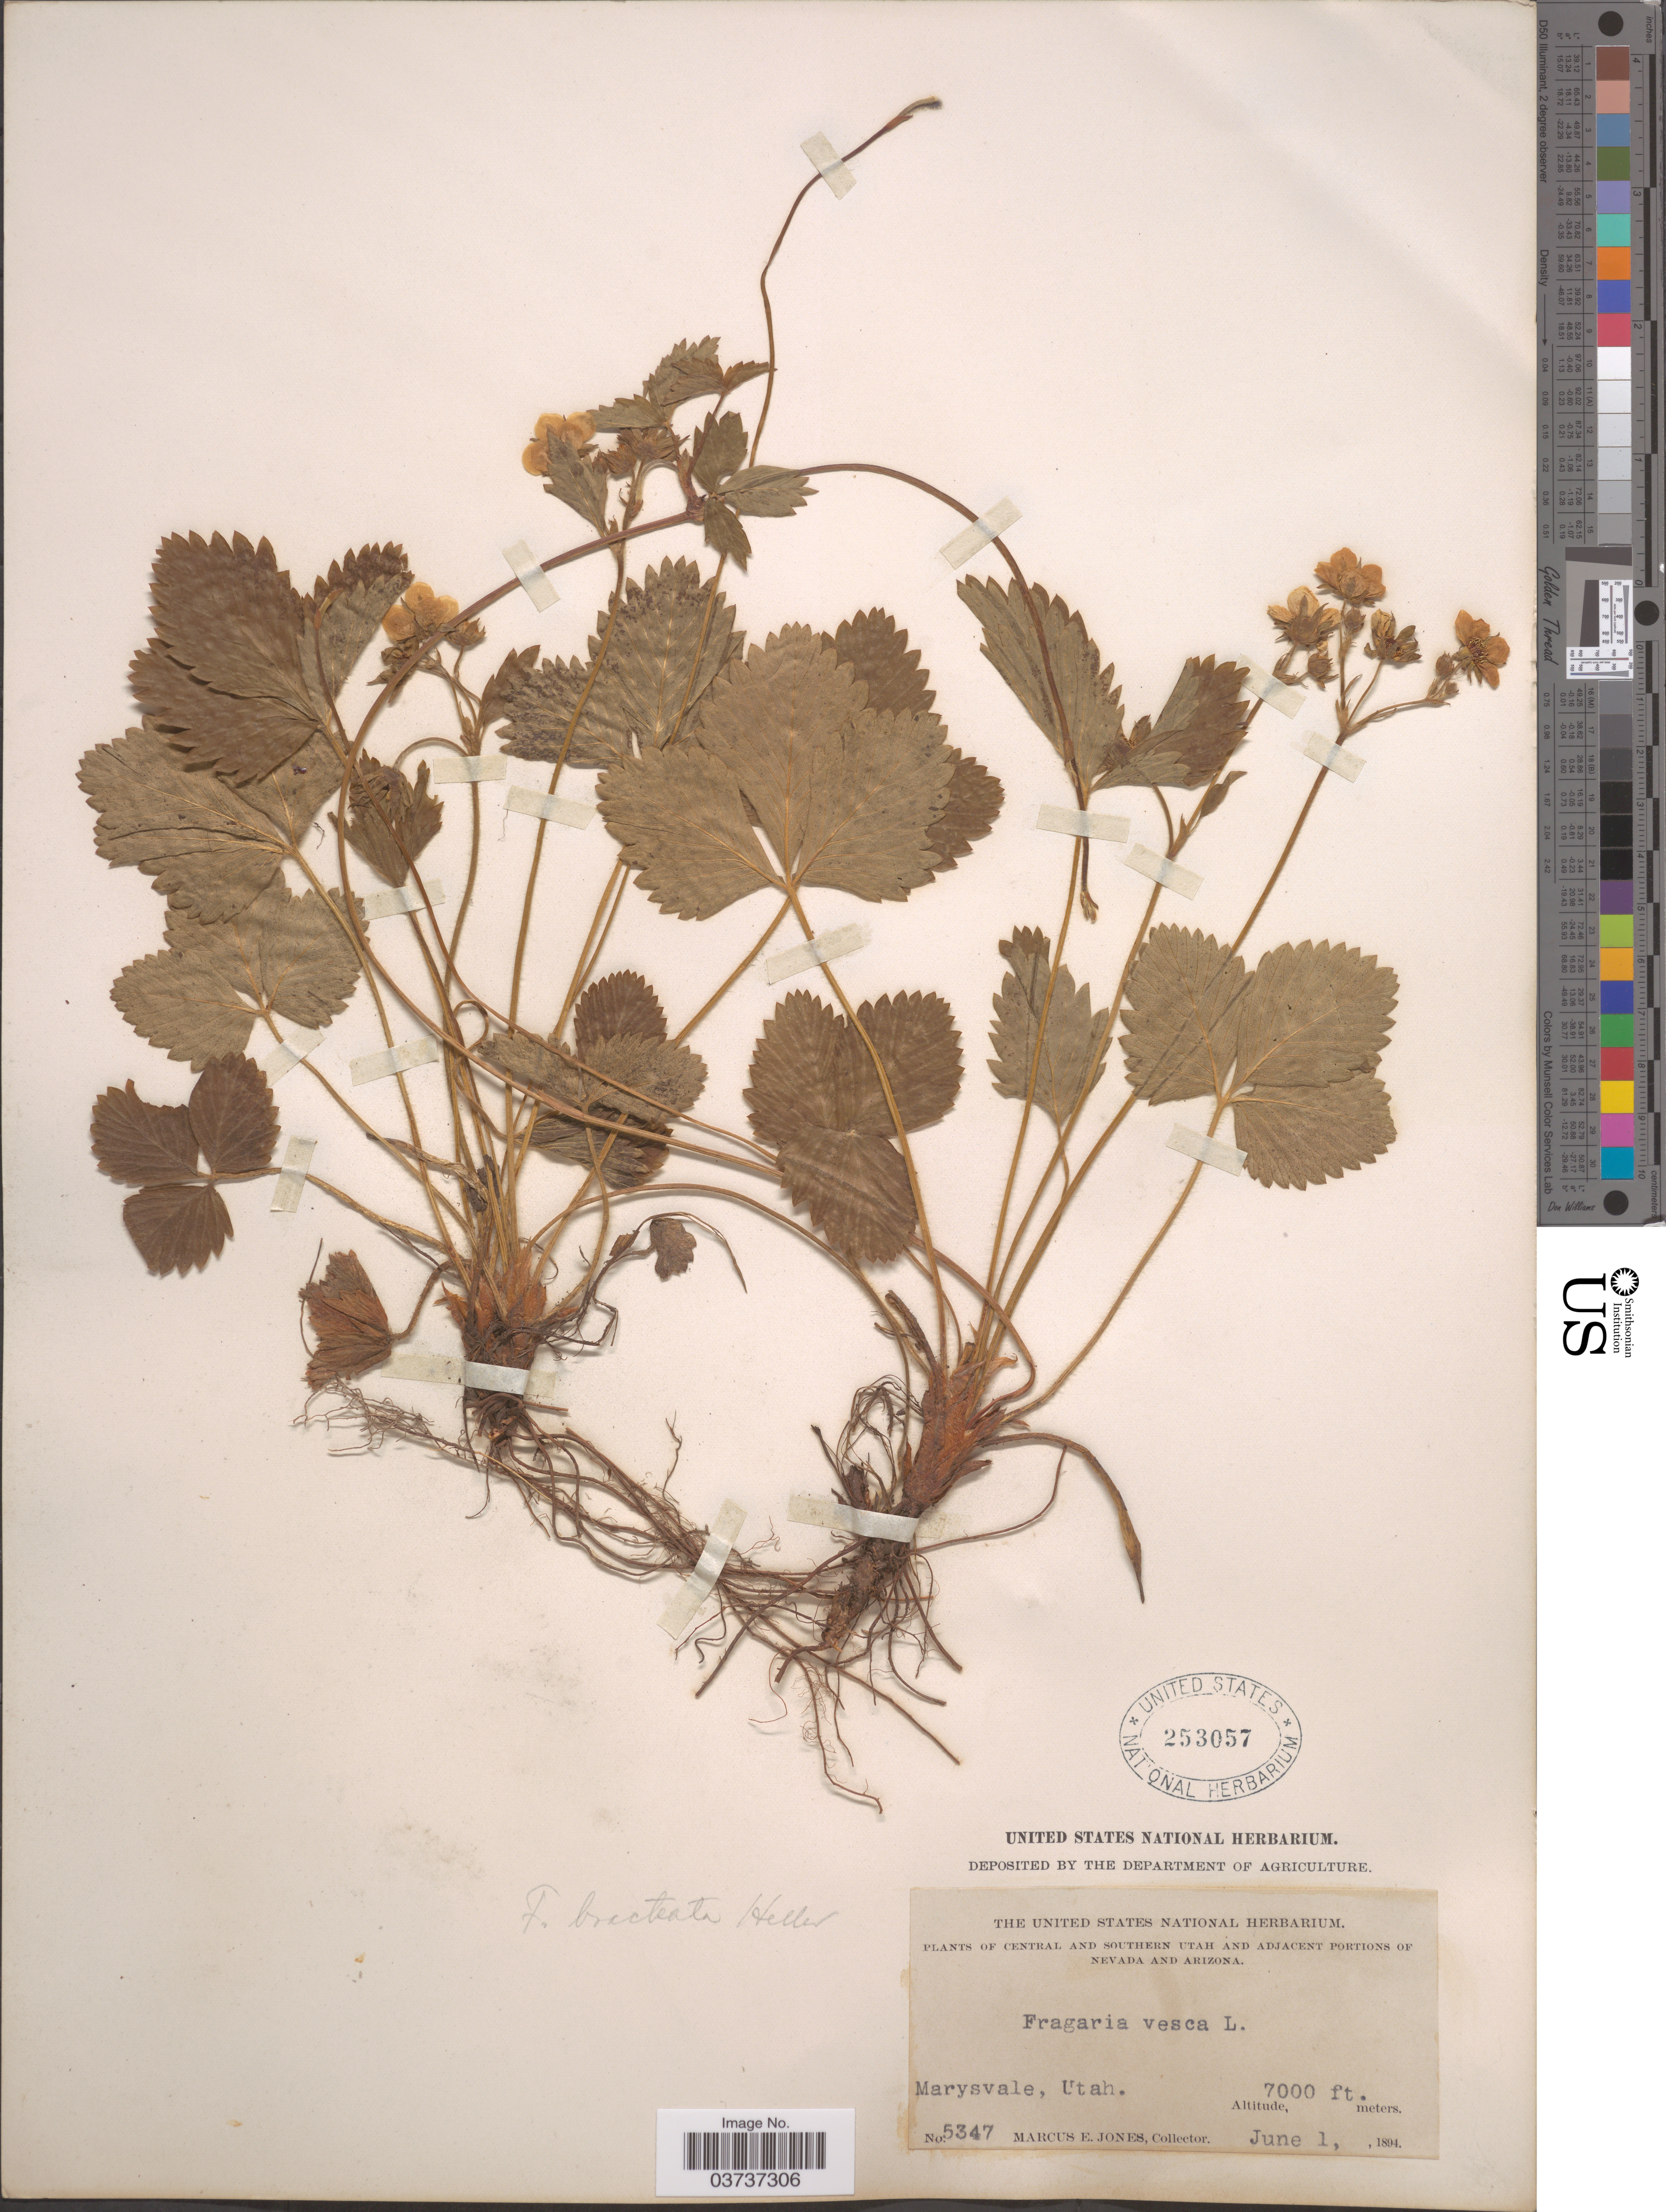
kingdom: Plantae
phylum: Tracheophyta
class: Magnoliopsida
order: Rosales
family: Rosaceae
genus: Fragaria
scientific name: Fragaria vesca subsp. bracteata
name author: L.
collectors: M. E. Jones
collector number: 5347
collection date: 1894-06-01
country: United States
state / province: Utah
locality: Central and Southern Utah. Marysvale.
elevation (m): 2134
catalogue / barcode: US 253057